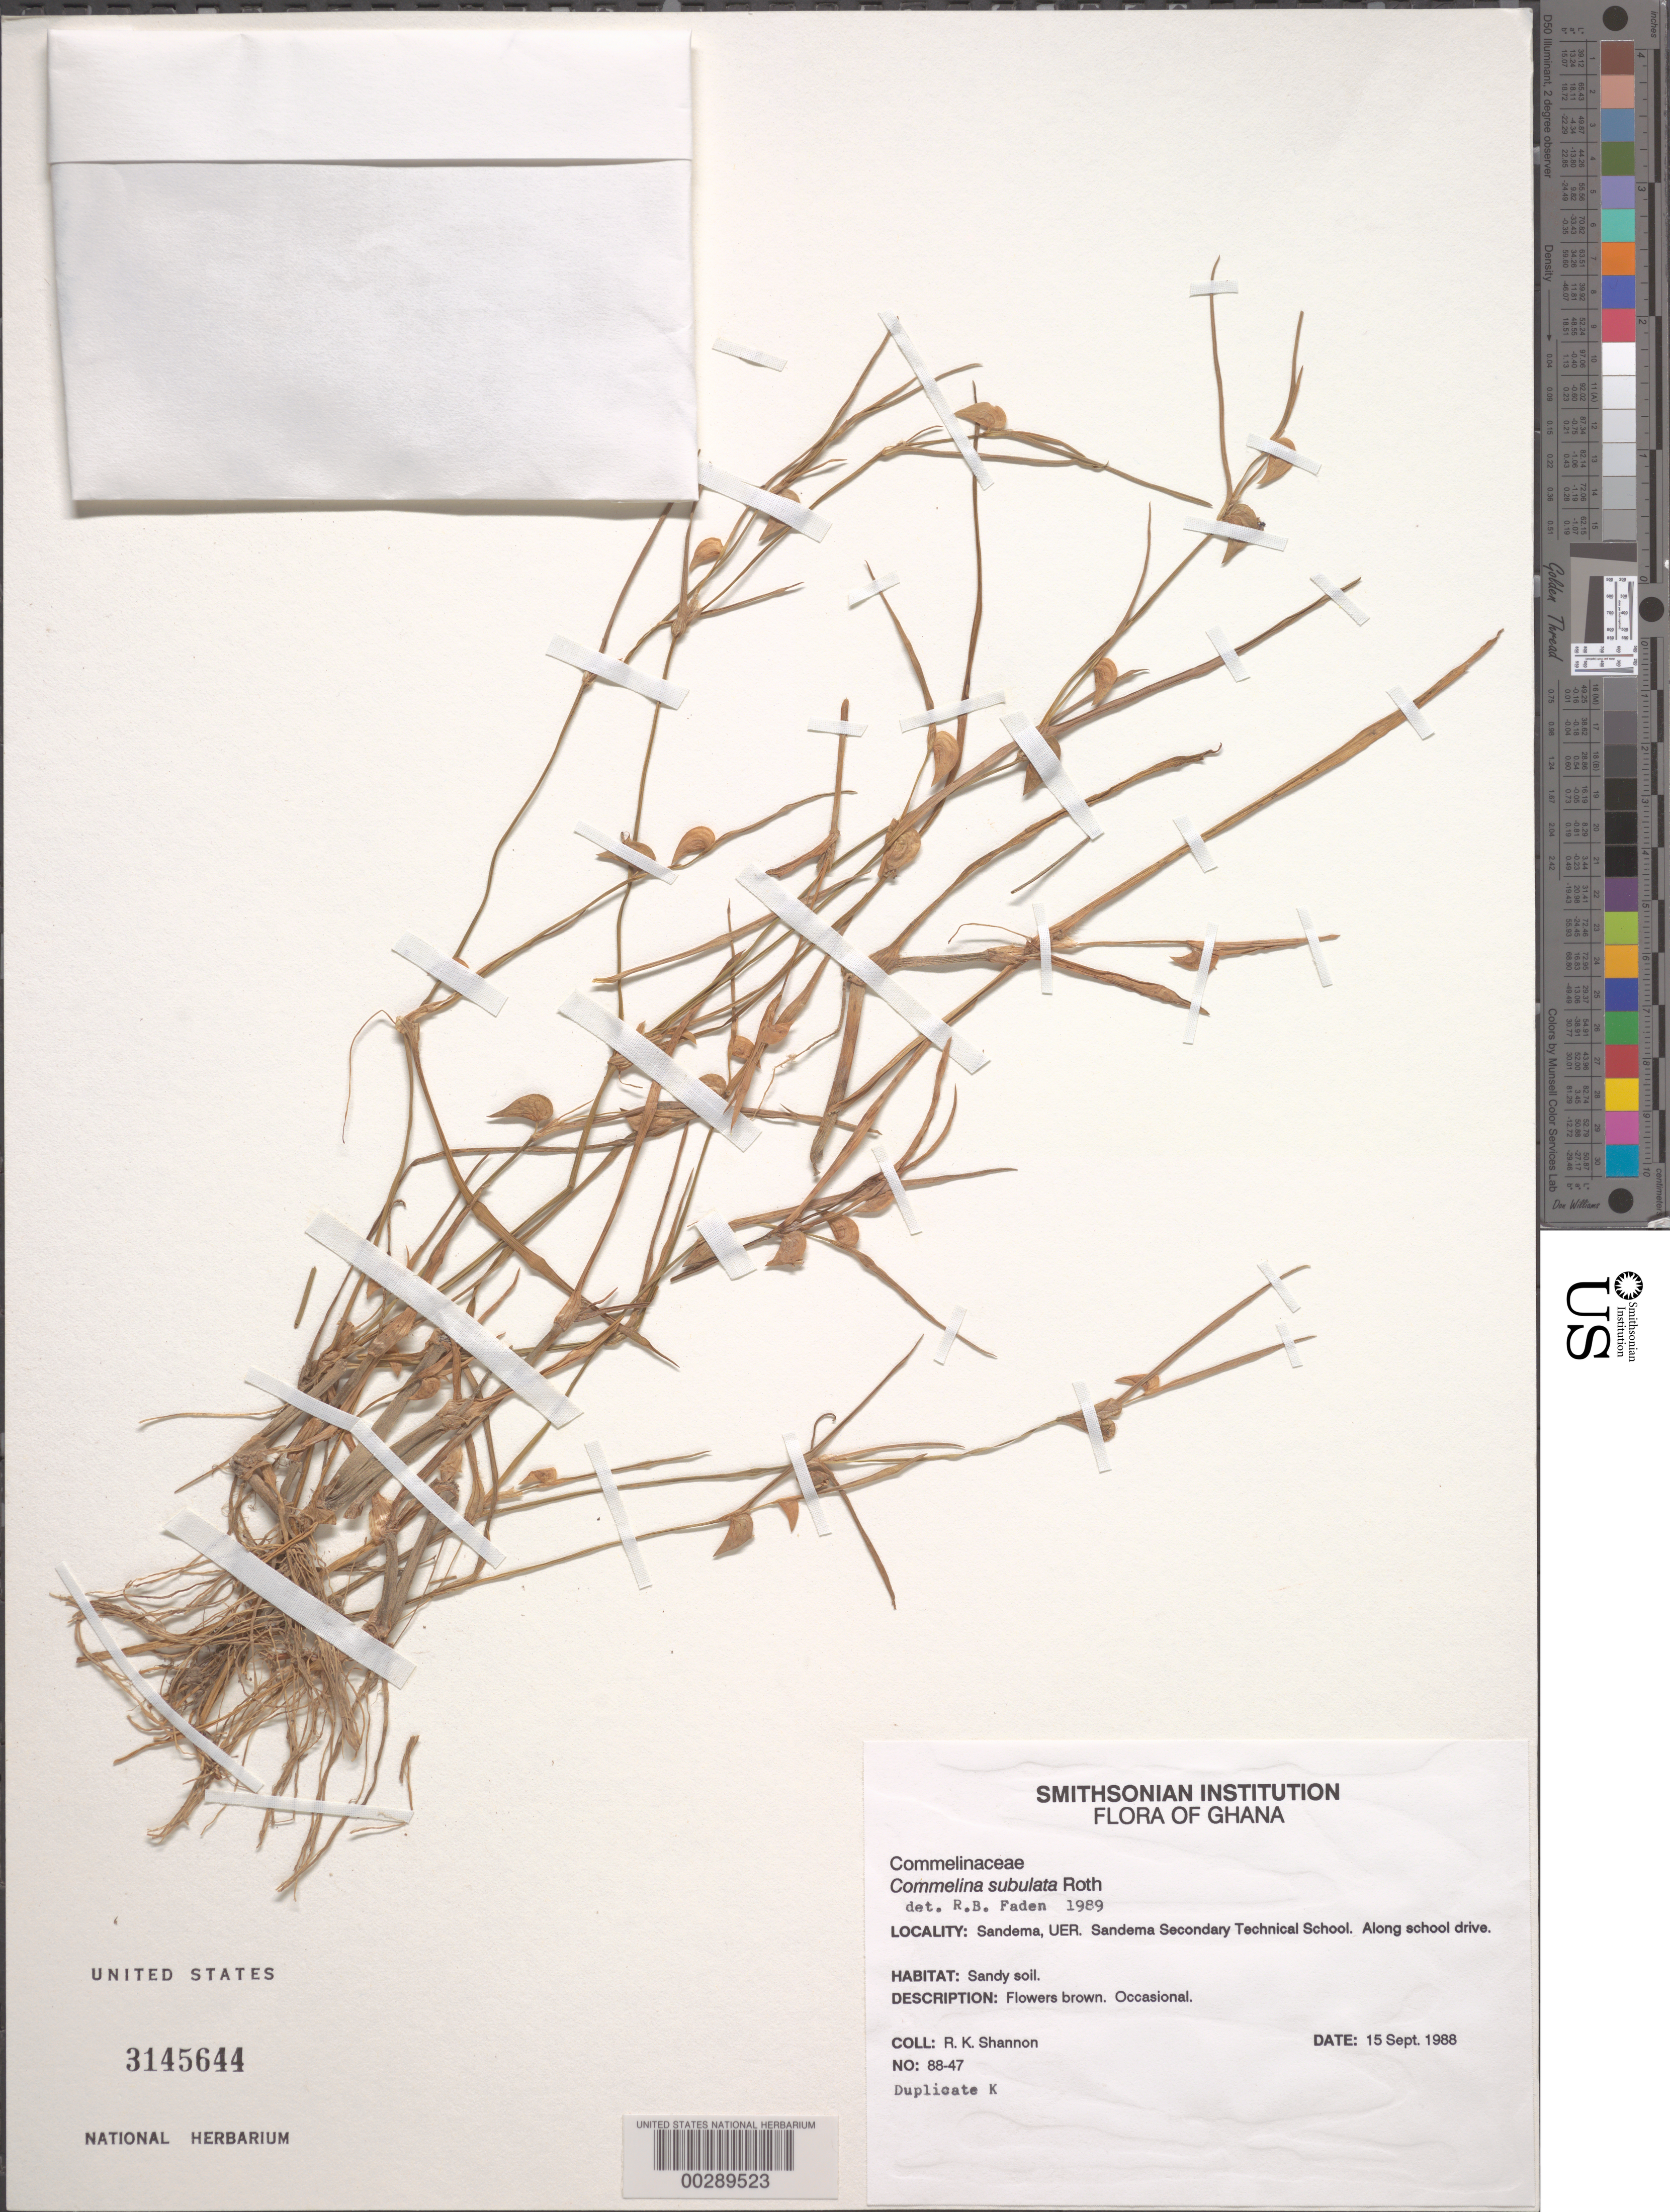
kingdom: Plantae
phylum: Tracheophyta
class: Liliopsida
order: Commelinales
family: Commelinaceae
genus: Commelina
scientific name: Commelina subulata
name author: Roth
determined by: Faden, Robert B., (US), Smithsonian Institution - National Museum of Natural History (UNITED STATES)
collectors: R. Shannon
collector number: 88-47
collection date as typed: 15 Sep 1988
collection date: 1988-09-15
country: Ghana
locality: Sandema, uer. sandema secondary technical school.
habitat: Sandy soil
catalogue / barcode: US 3145644